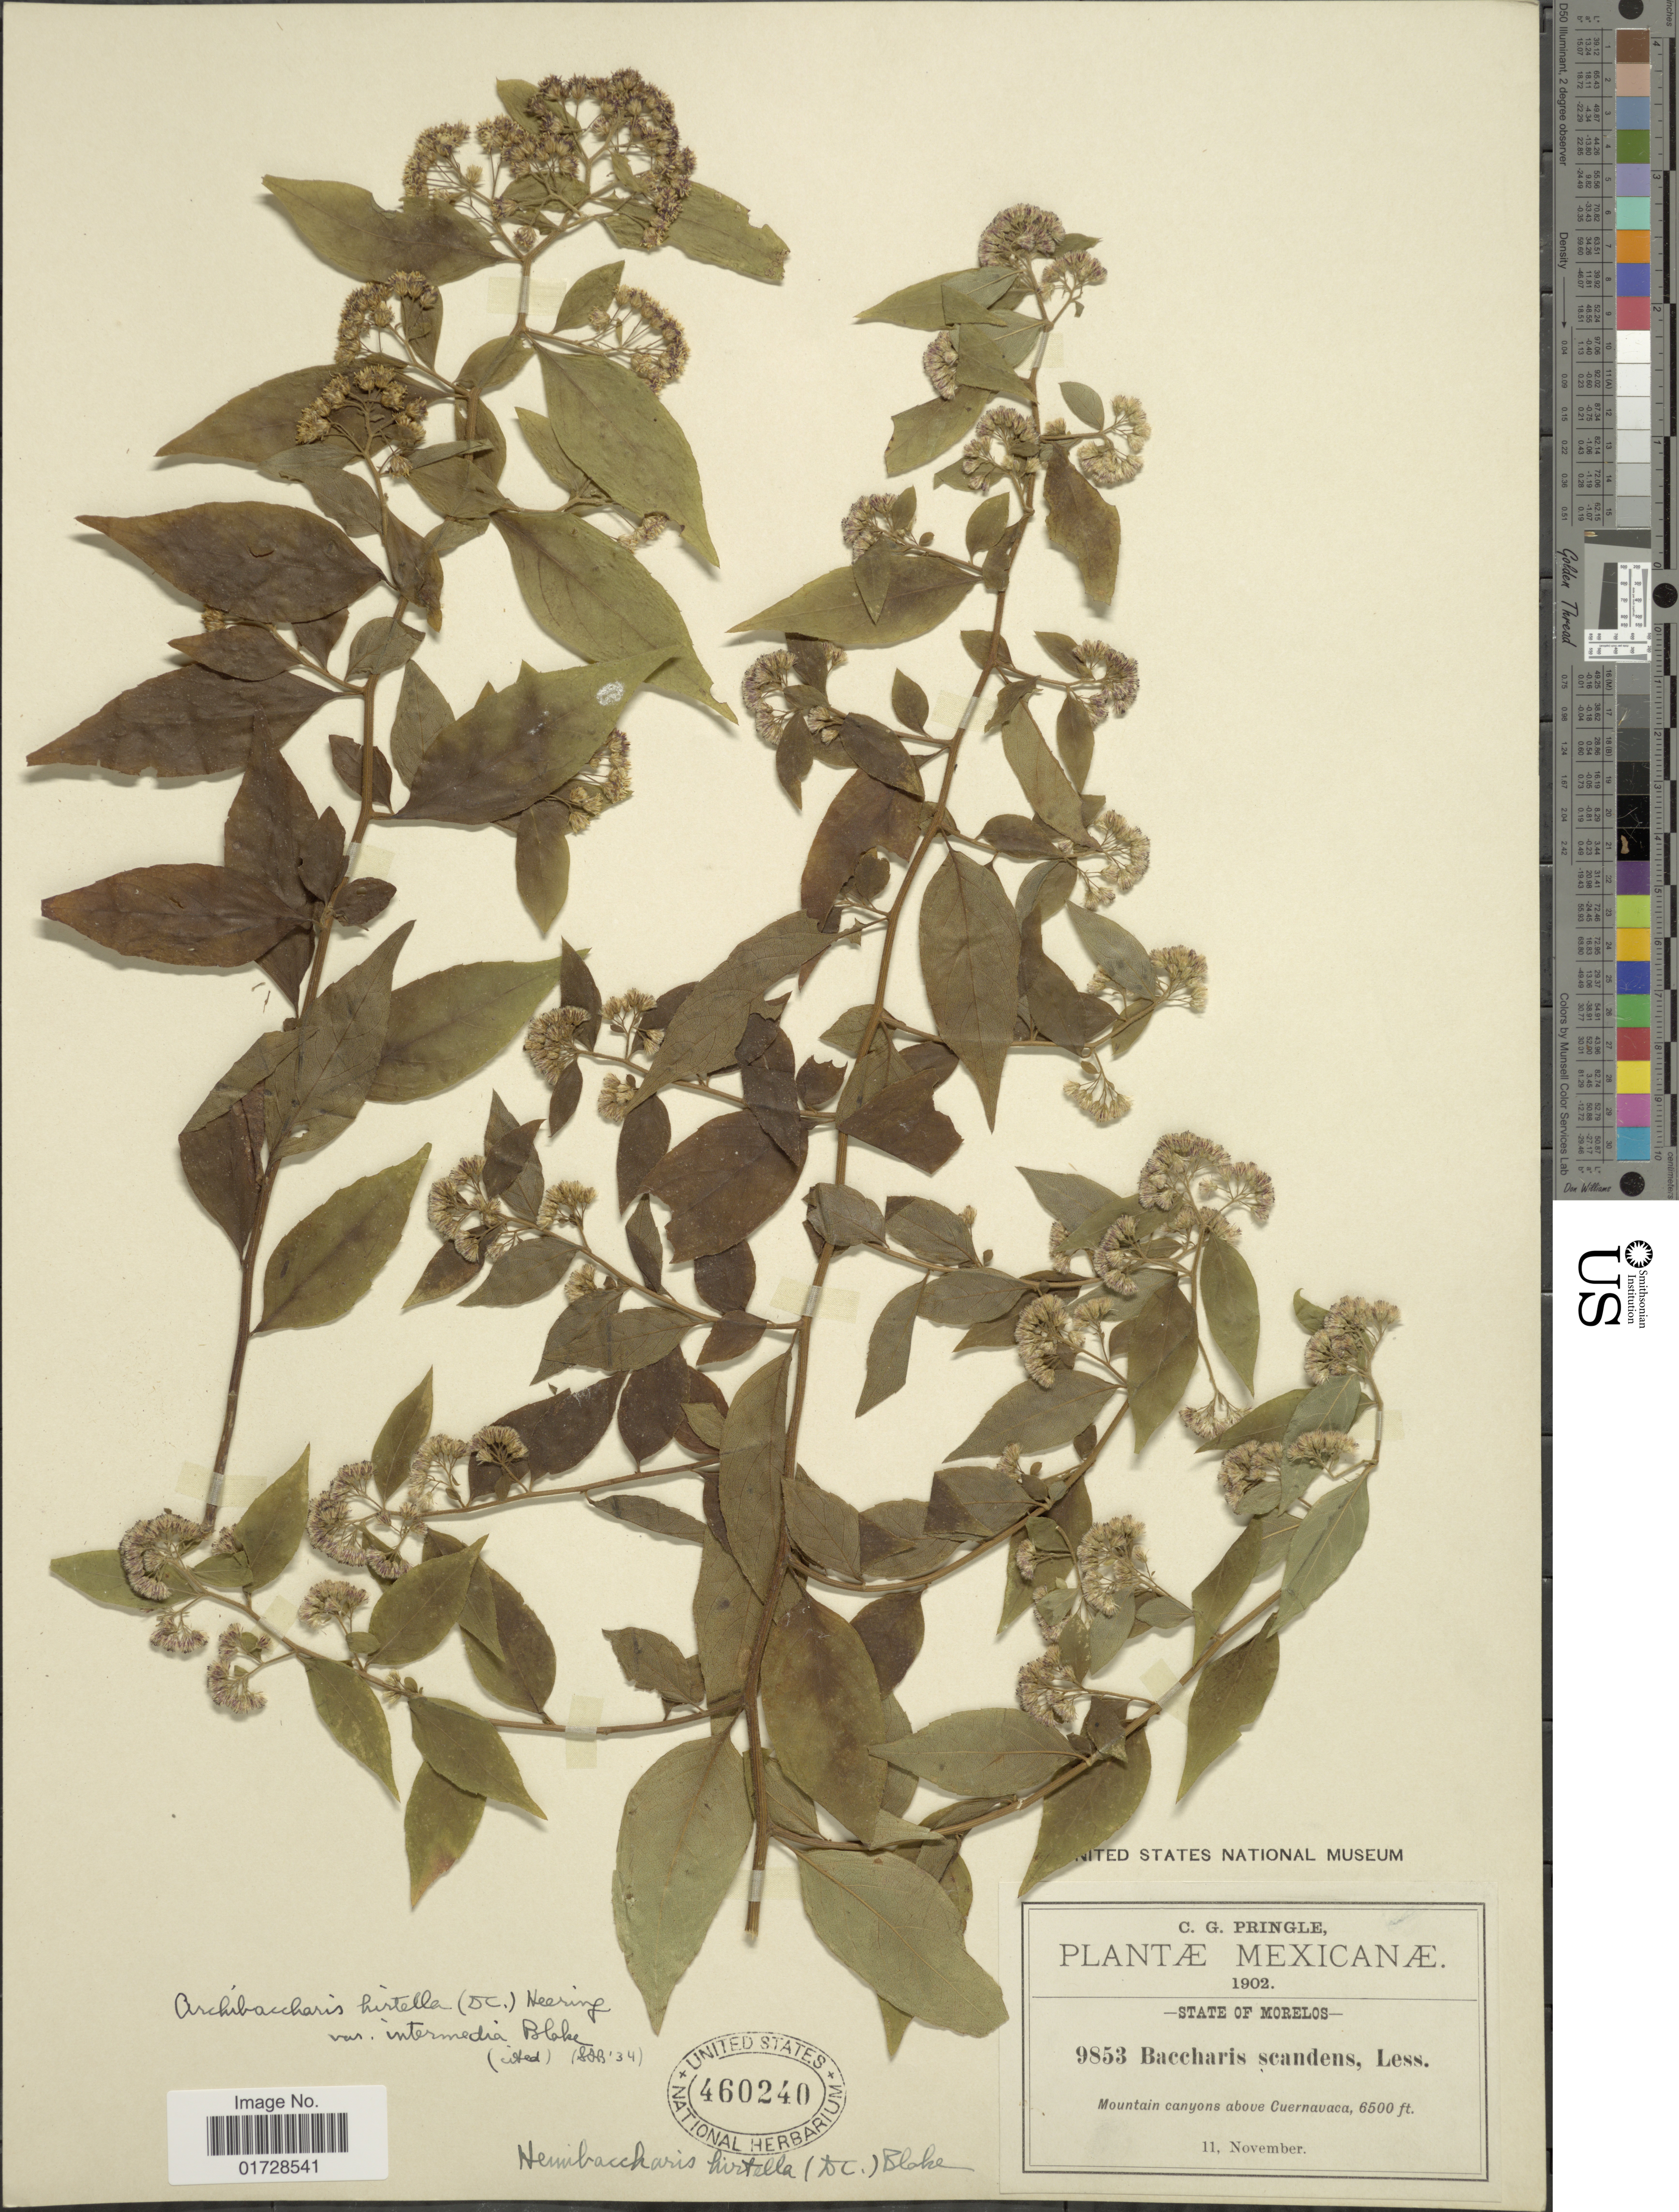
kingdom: Plantae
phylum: Tracheophyta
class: Magnoliopsida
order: Asterales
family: Asteraceae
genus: Archibaccharis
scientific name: Archibaccharis hirtella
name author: (DC.) Heering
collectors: C. G. Pringle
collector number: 9853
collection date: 1902-11-11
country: Mexico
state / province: Morelos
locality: Mountain canyons above Cuernavaca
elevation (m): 1981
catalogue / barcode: US 460240